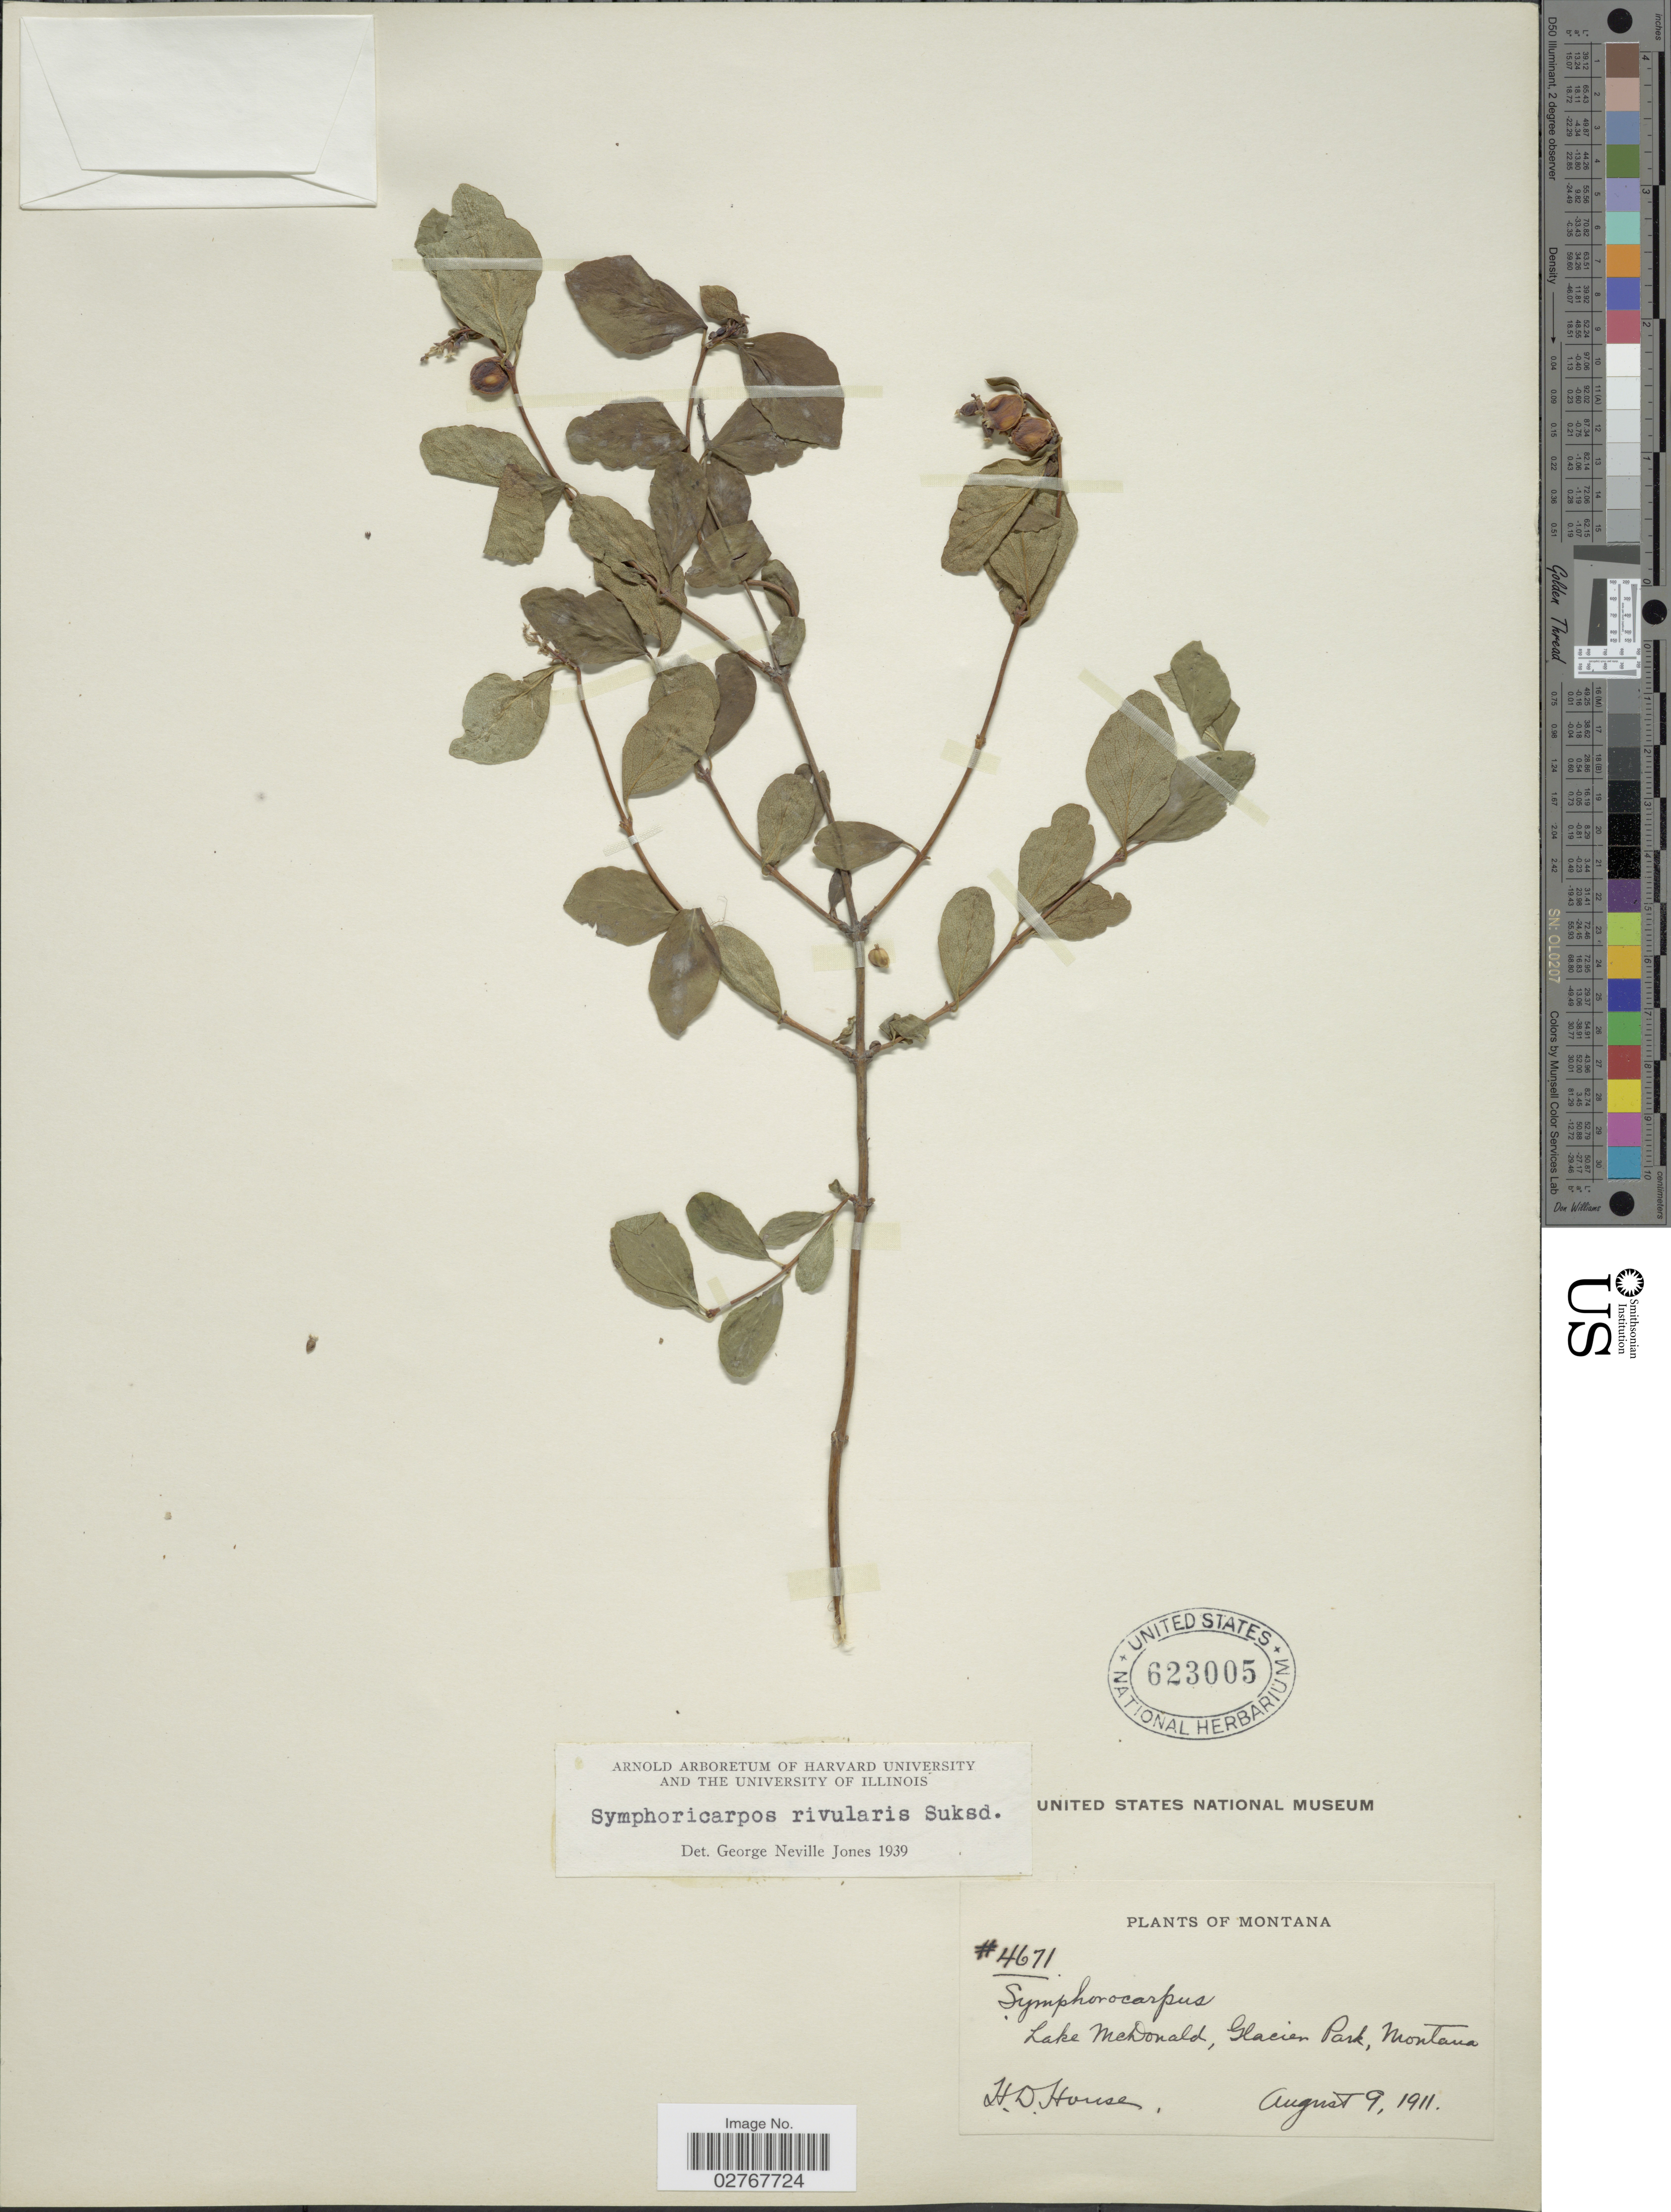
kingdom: Plantae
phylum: Tracheophyta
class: Magnoliopsida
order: Dipsacales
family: Caprifoliaceae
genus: Symphoricarpos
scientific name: Symphoricarpos rivularis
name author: Suksd.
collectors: H. D. House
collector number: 4671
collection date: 1911-08-09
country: United States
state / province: Montana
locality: Lake McDonald, Glacier Park.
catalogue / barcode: US 623005